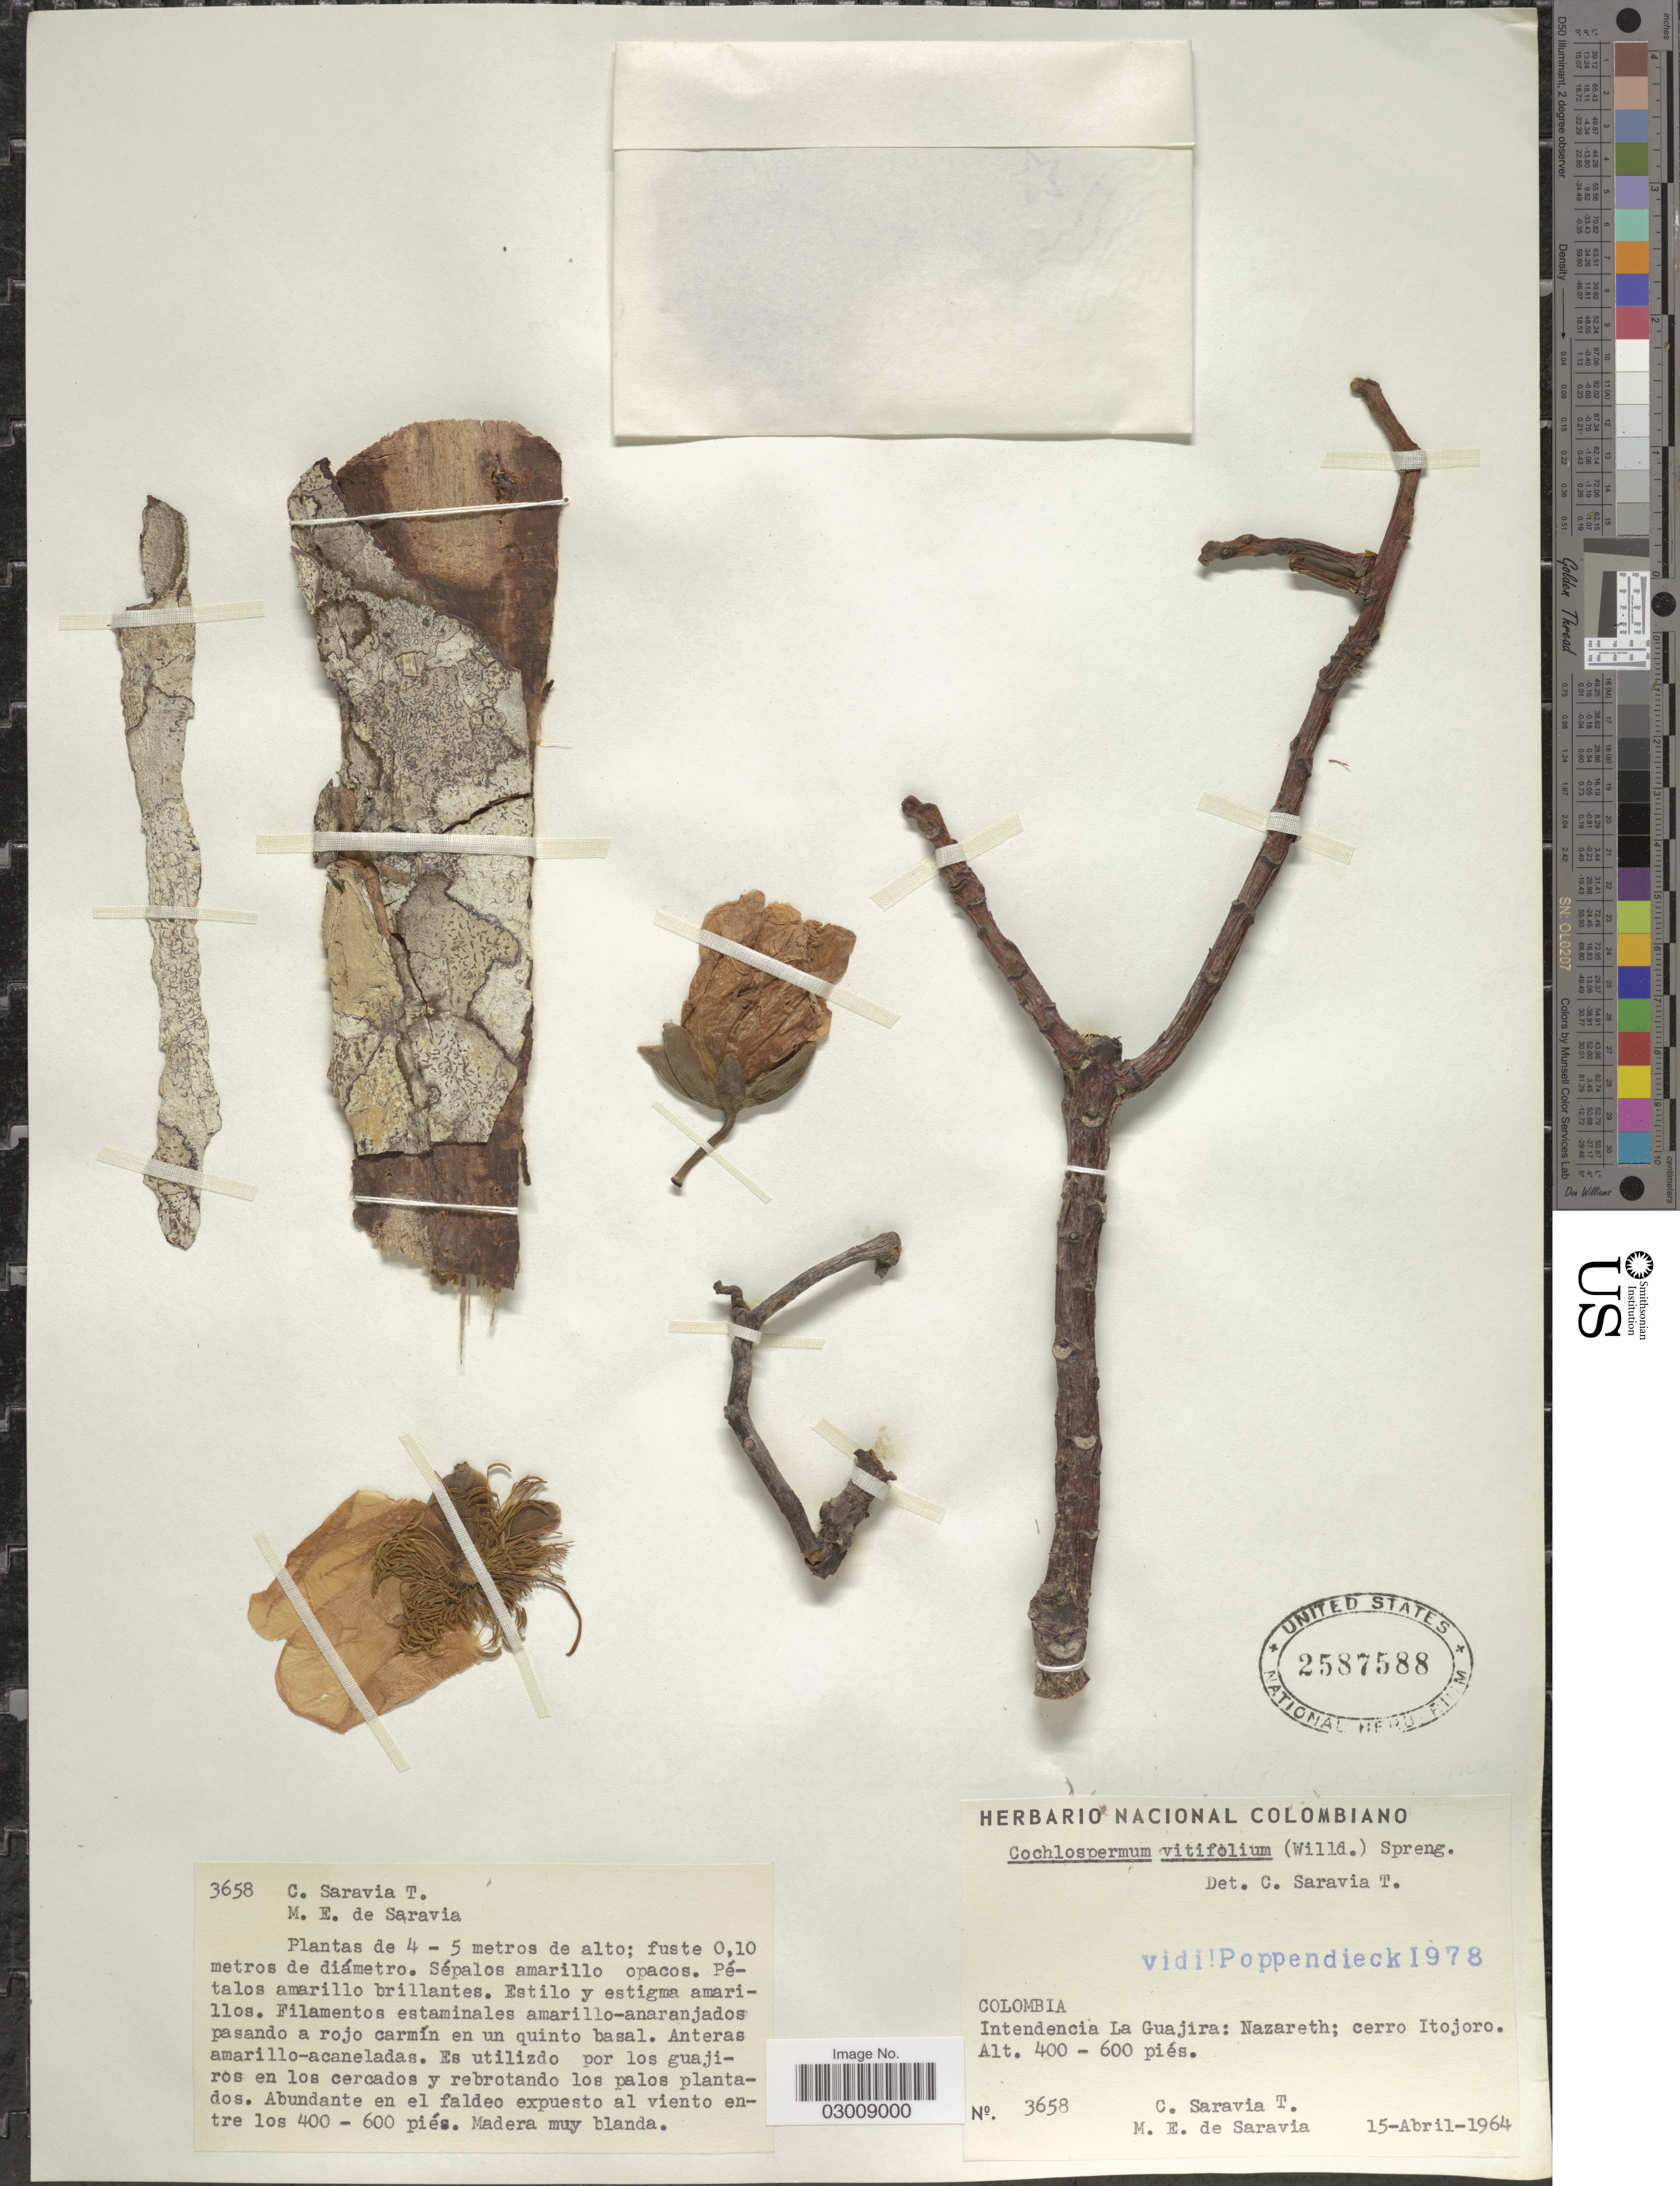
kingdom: Plantae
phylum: Tracheophyta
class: Magnoliopsida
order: Malvales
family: Cochlospermaceae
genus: Cochlospermum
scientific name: Cochlospermum vitifolium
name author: (Willd.) Spreng.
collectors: C. Saravia T. & M. E. Saravia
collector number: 3658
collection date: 1964-04-15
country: Colombia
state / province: La Guajira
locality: Intendencia La Guajira: Nazareth; cerro Itojoro.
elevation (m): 122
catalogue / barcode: US 2587588